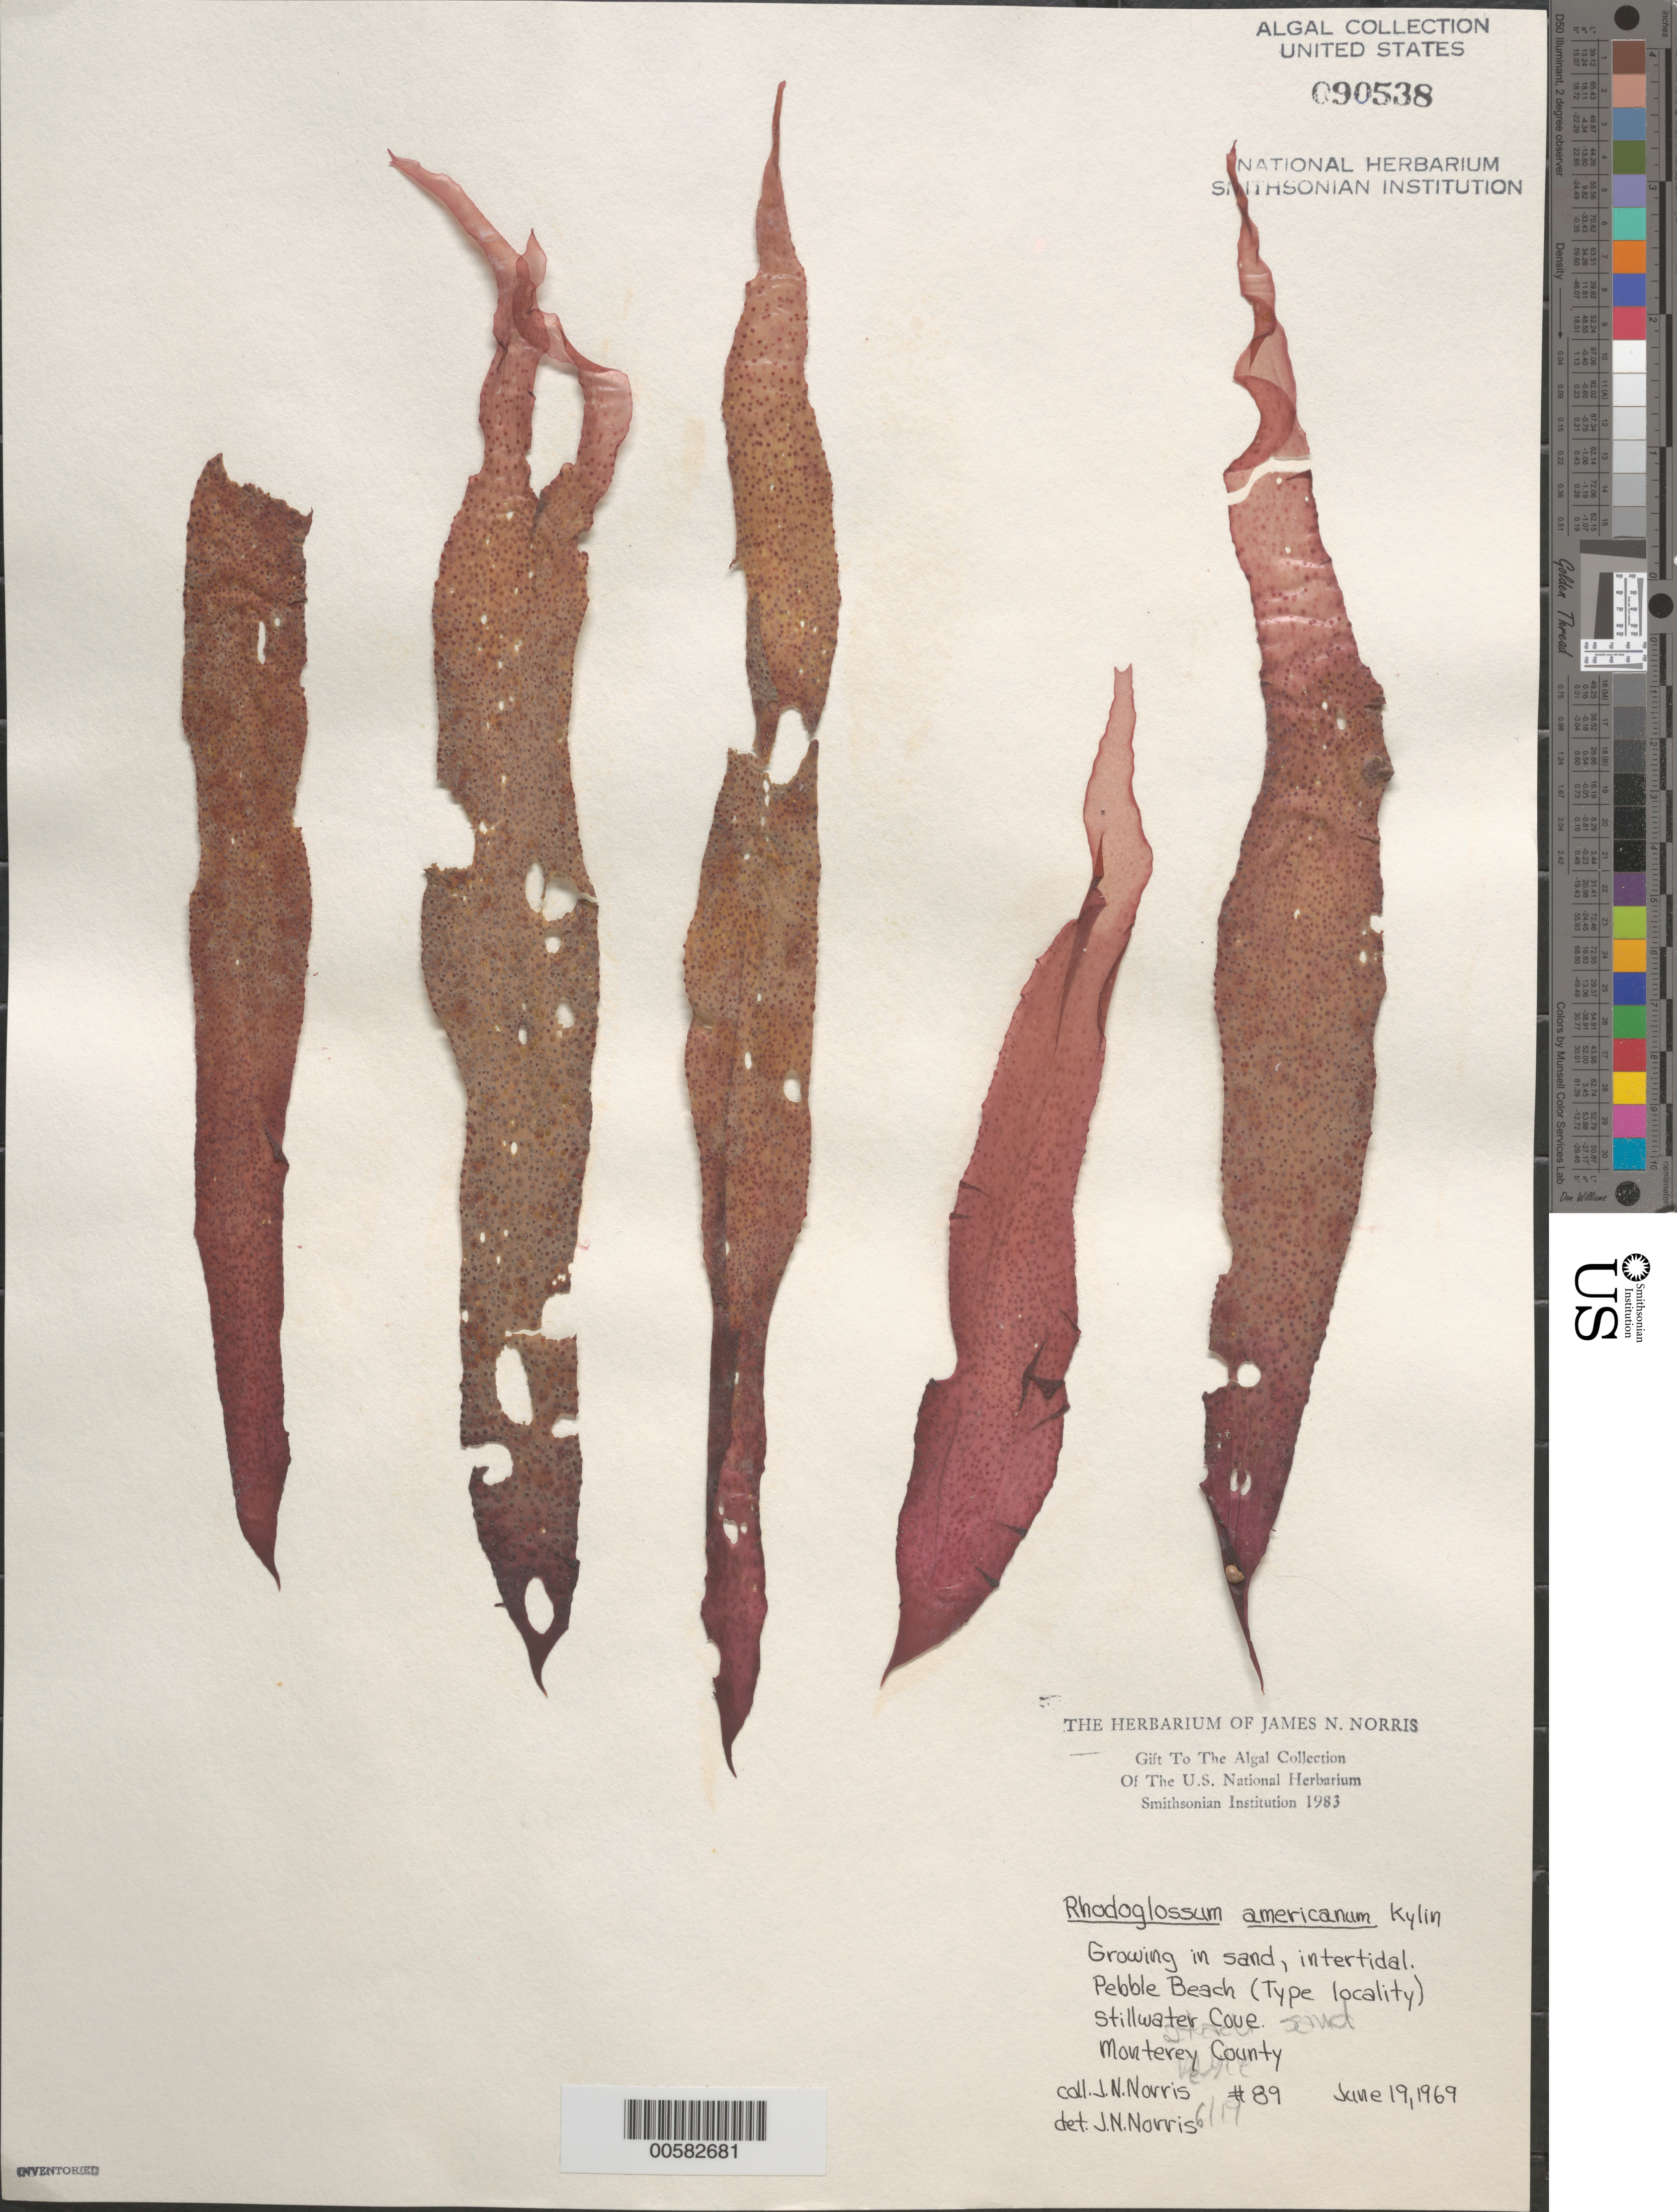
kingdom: Plantae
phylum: Rhodophyta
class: Florideophyceae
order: Gigartinales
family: Gigartinaceae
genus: Mazzaella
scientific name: Mazzaella californica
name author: (J. Agardh) G. De Toni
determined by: Algae name updating Project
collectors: J. N. Norris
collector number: JN-89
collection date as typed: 19 Jun 1969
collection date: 1969-06-19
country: United States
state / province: California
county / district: Monterey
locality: Pebble Beach, Stillwater Cove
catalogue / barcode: US 90538